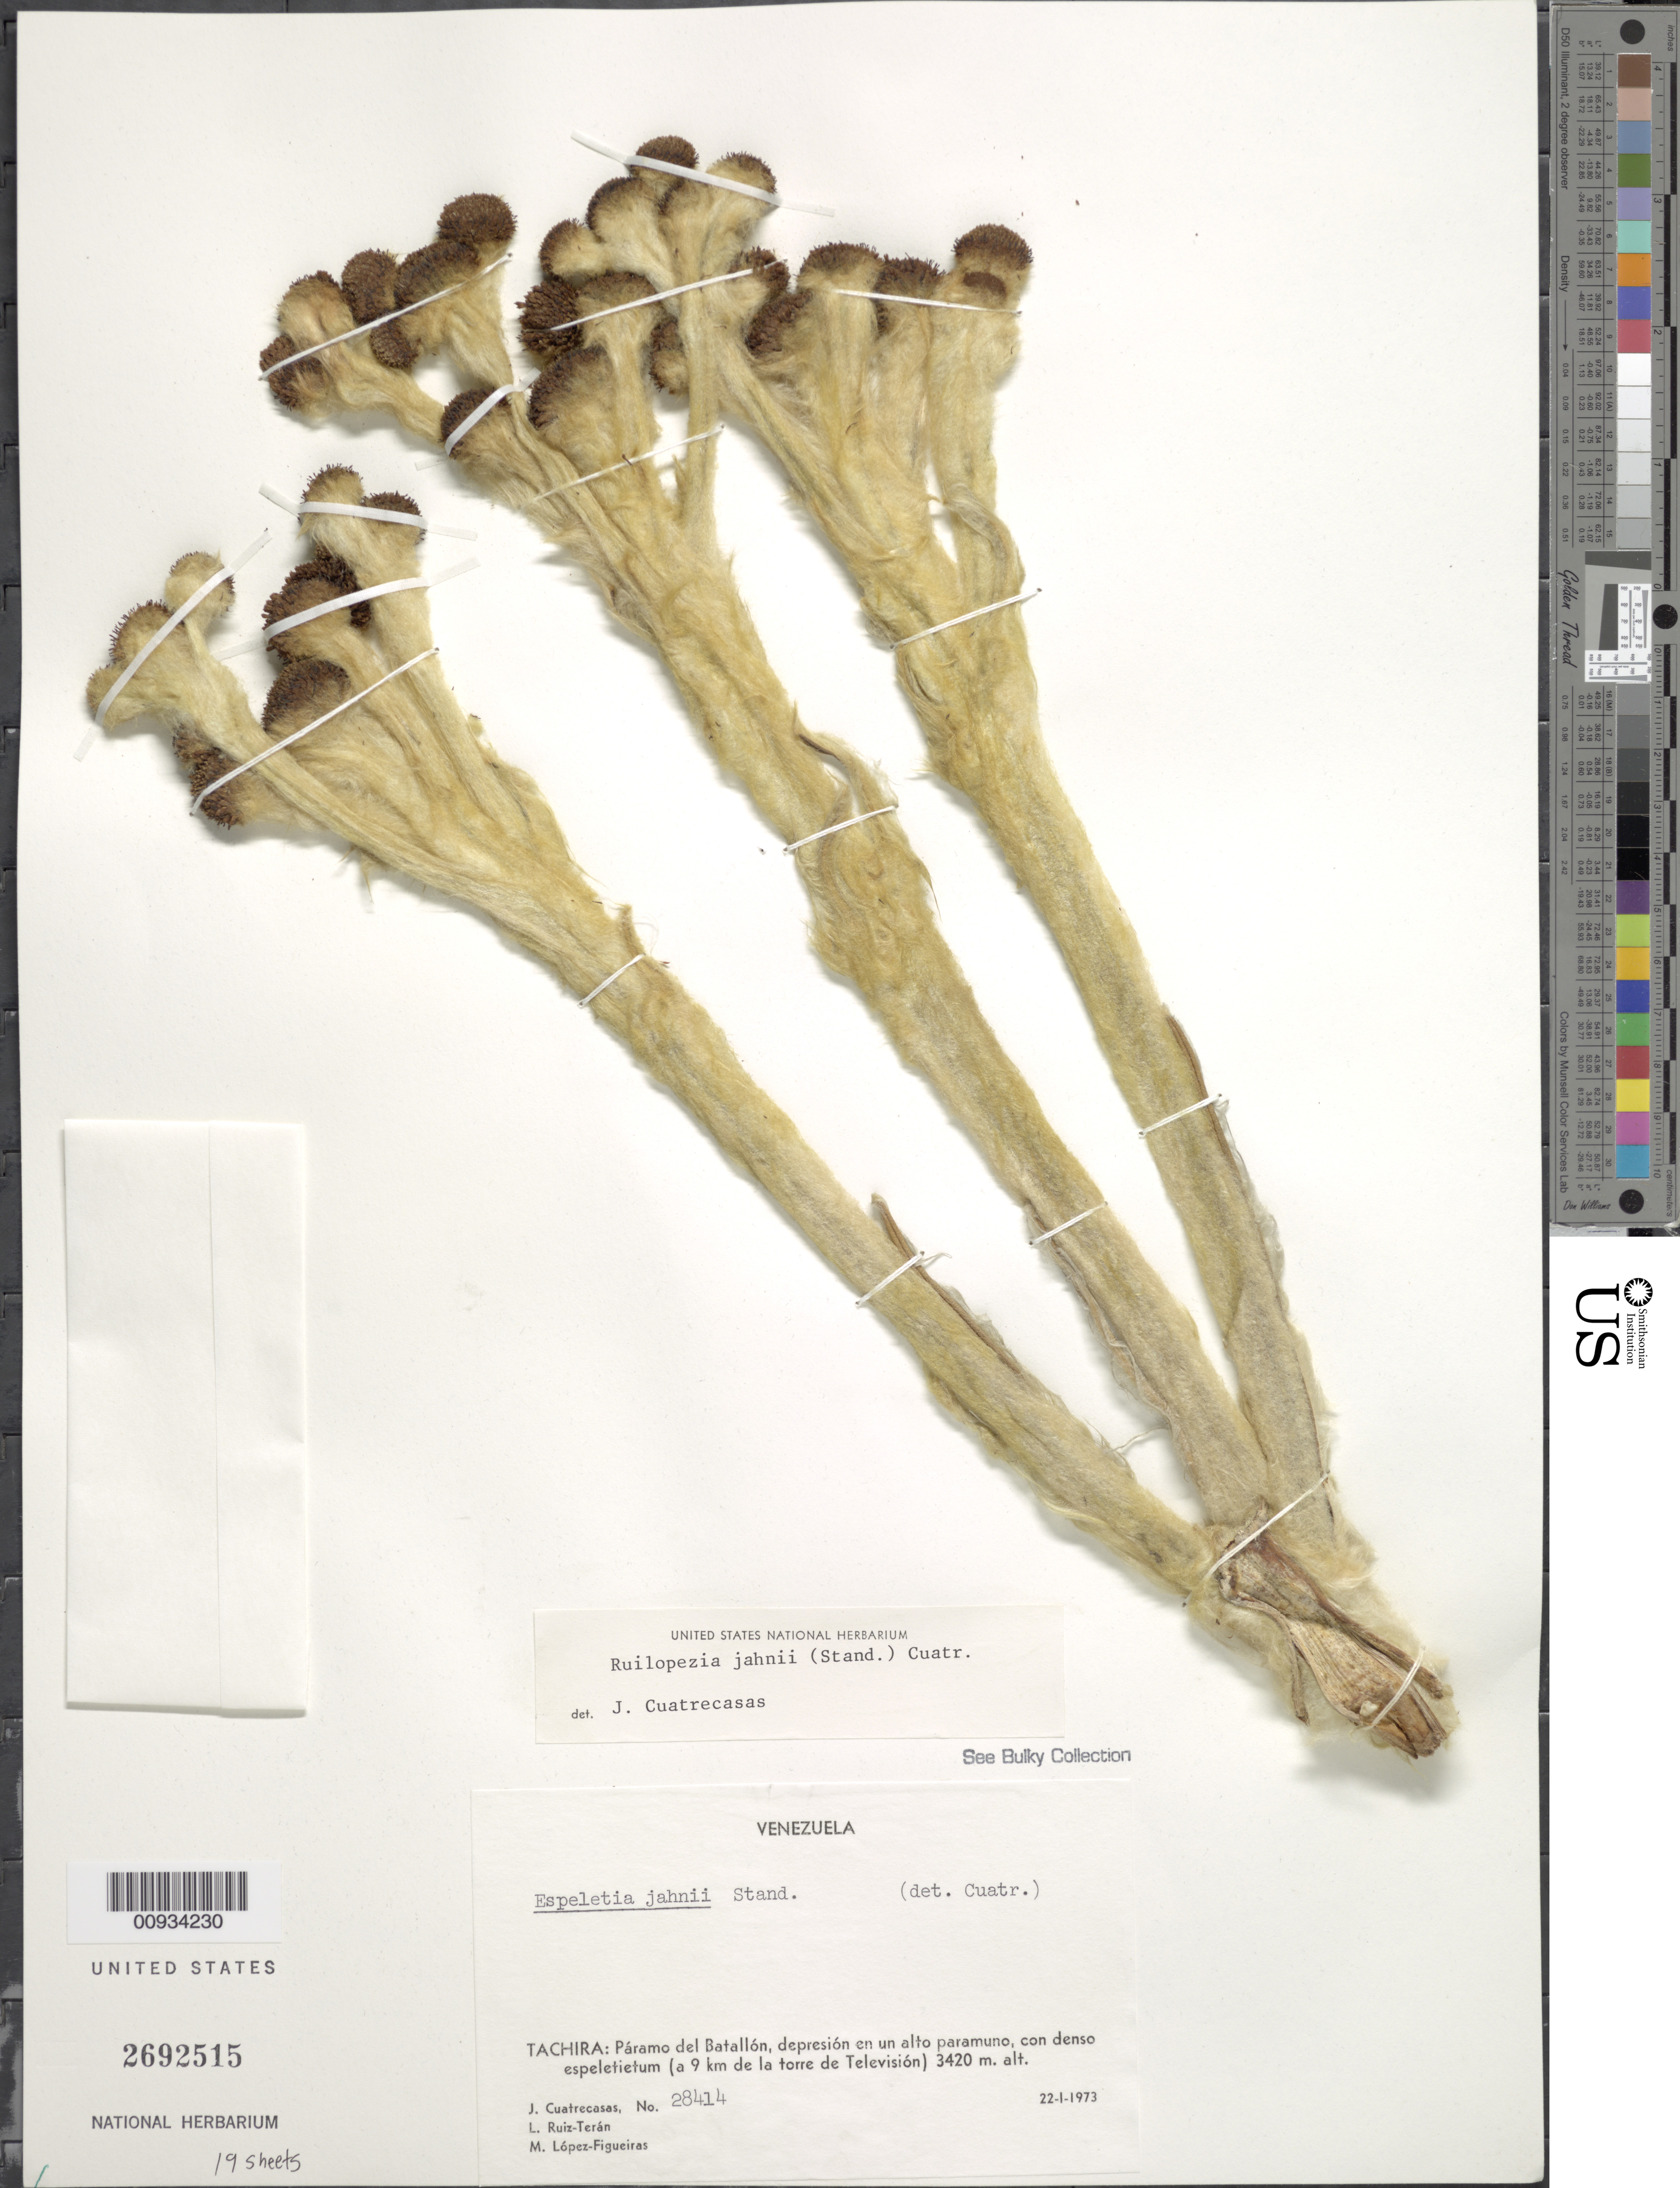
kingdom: Plantae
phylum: Tracheophyta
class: Magnoliopsida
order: Asterales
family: Asteraceae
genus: Ruilopezia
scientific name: Ruilopezia jahnii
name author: (Standl.) Cuatrec.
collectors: J. Cuatrecasas, L. E. Ruíz-Terán & M. López Figueiras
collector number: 28414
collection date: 1973-01-22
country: Venezuela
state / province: Tachira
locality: Paramo del Batallon (a 9 km de la torre de Television)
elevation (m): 3420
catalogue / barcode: US 2692515